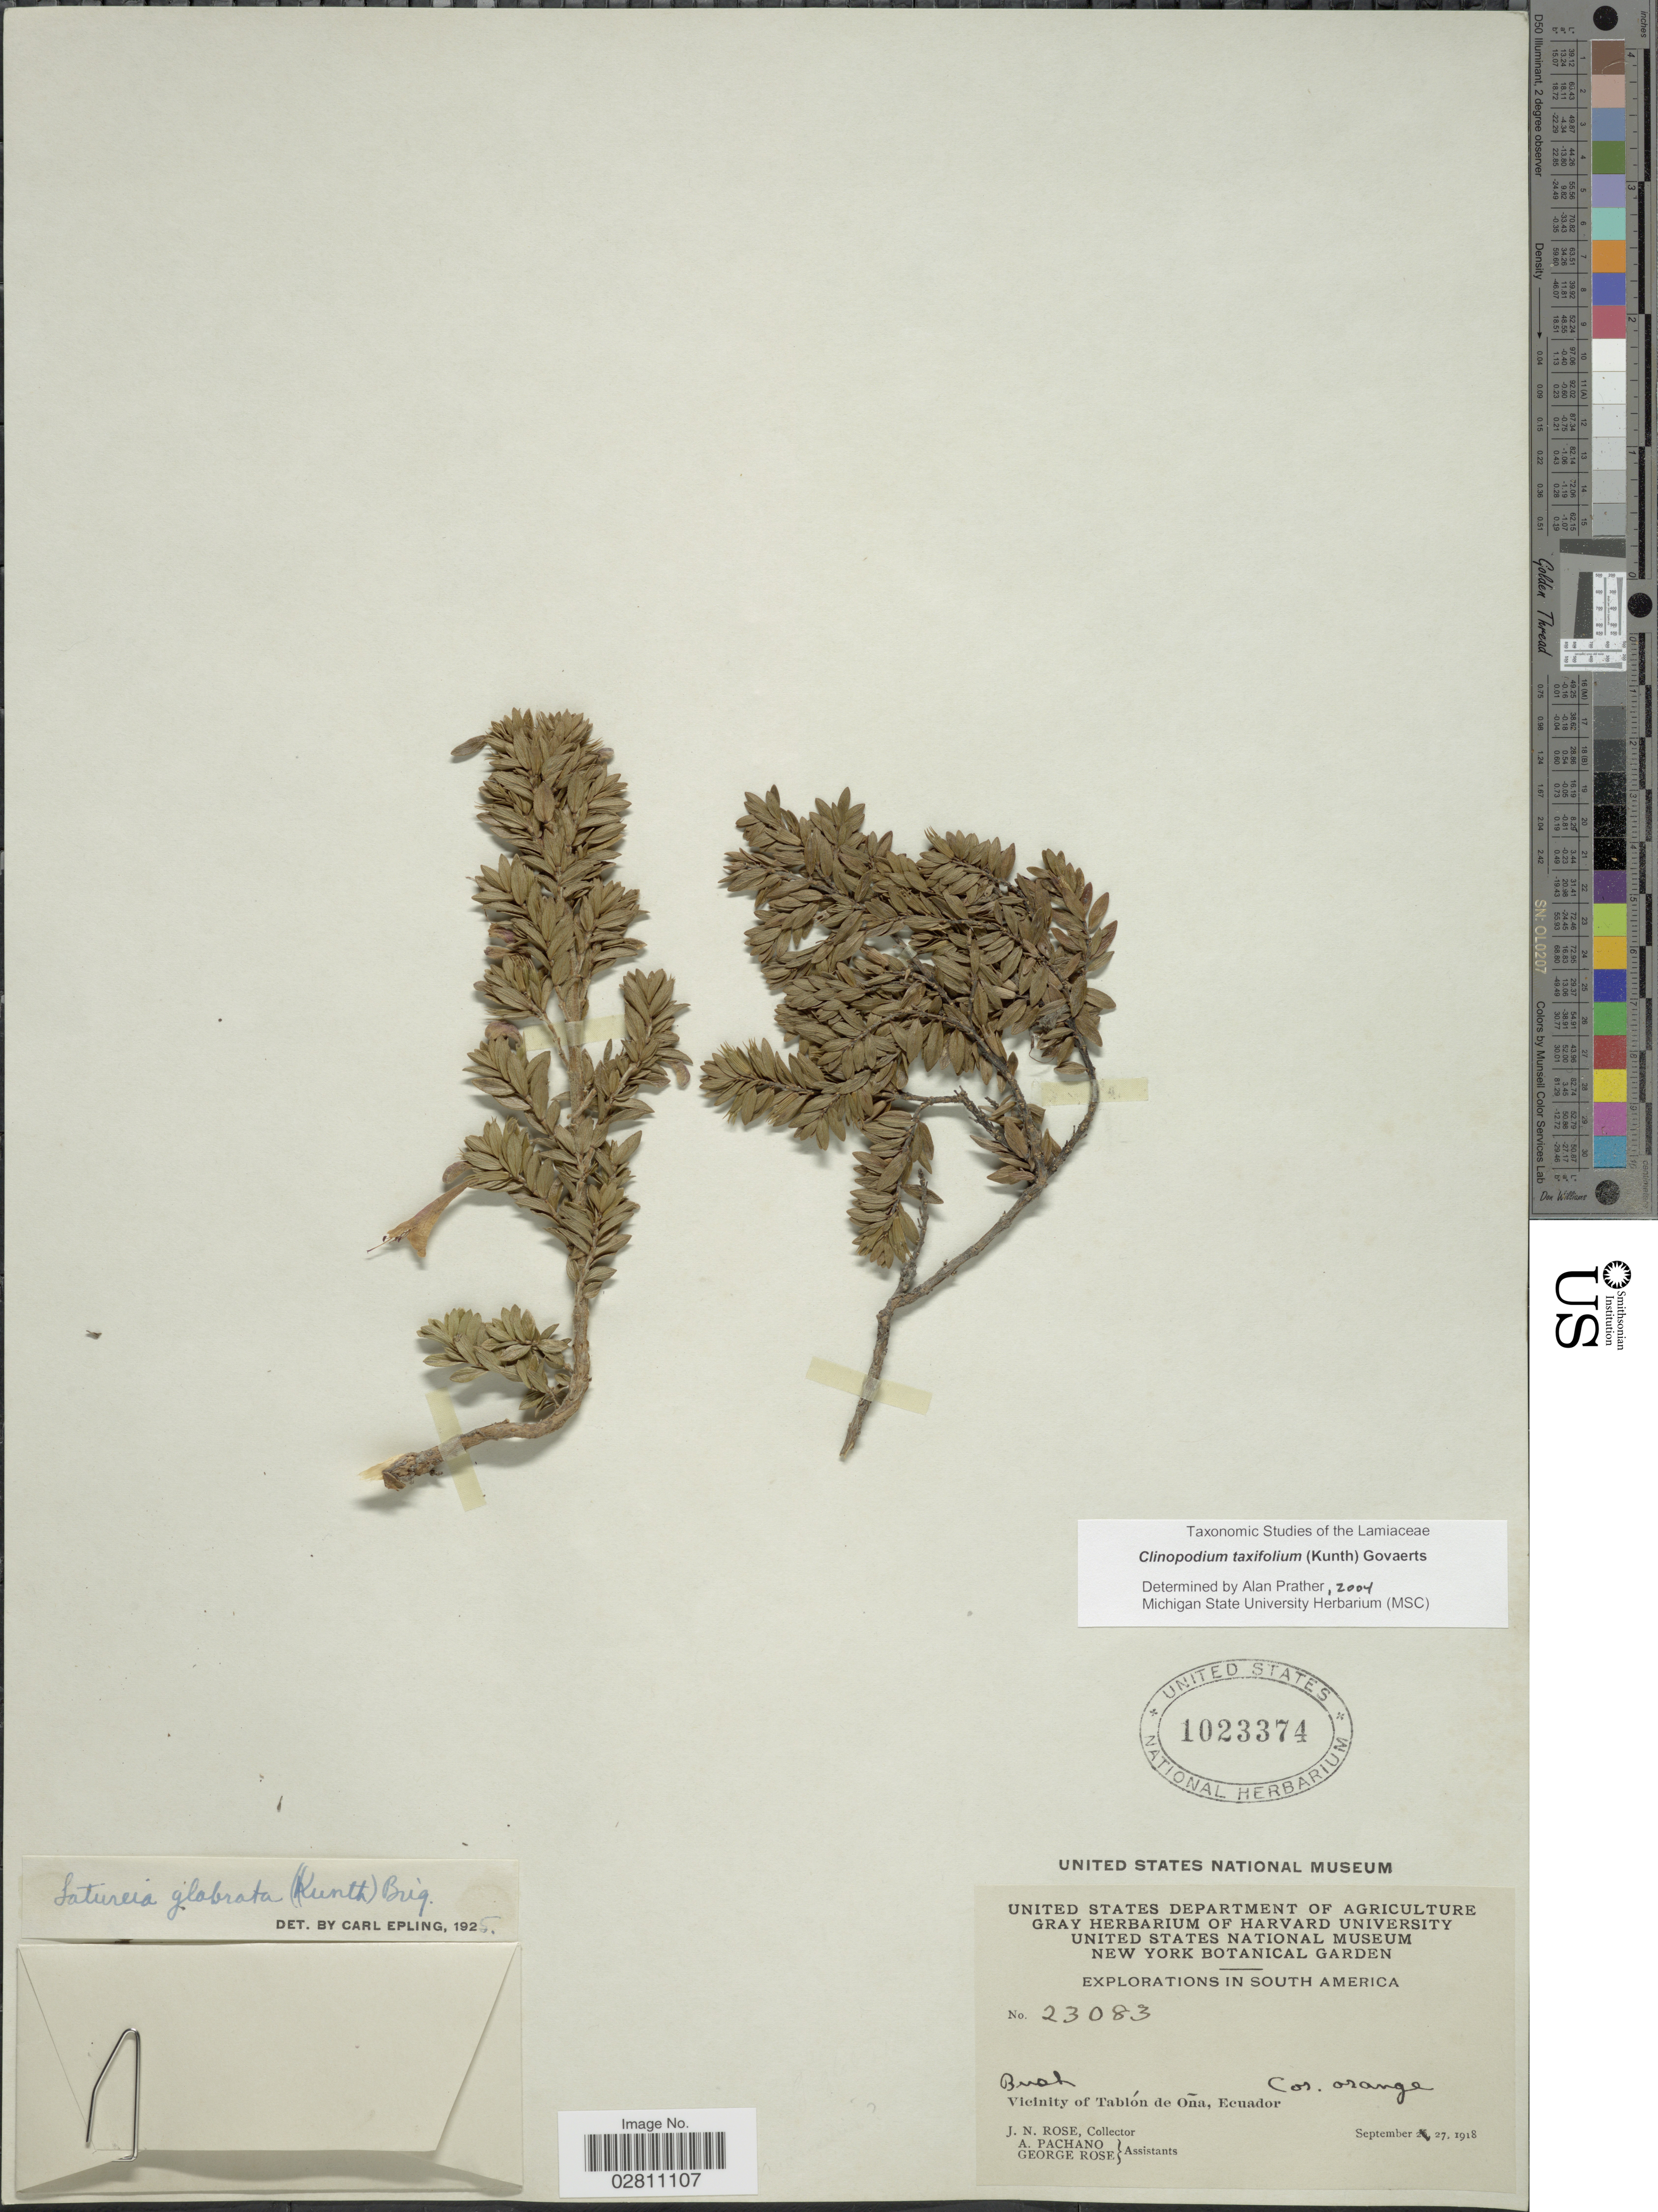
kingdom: Plantae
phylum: Tracheophyta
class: Magnoliopsida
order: Lamiales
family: Lamiaceae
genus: Clinopodium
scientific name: Clinopodium taxifolium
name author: (Kunth) Govaerts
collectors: J. N. Rose, A. Pachano & G. Rose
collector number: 23083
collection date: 1918-09-27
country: Ecuador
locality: Vicinity of Tablón de Oña, Ecuador.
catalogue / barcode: US 1023374